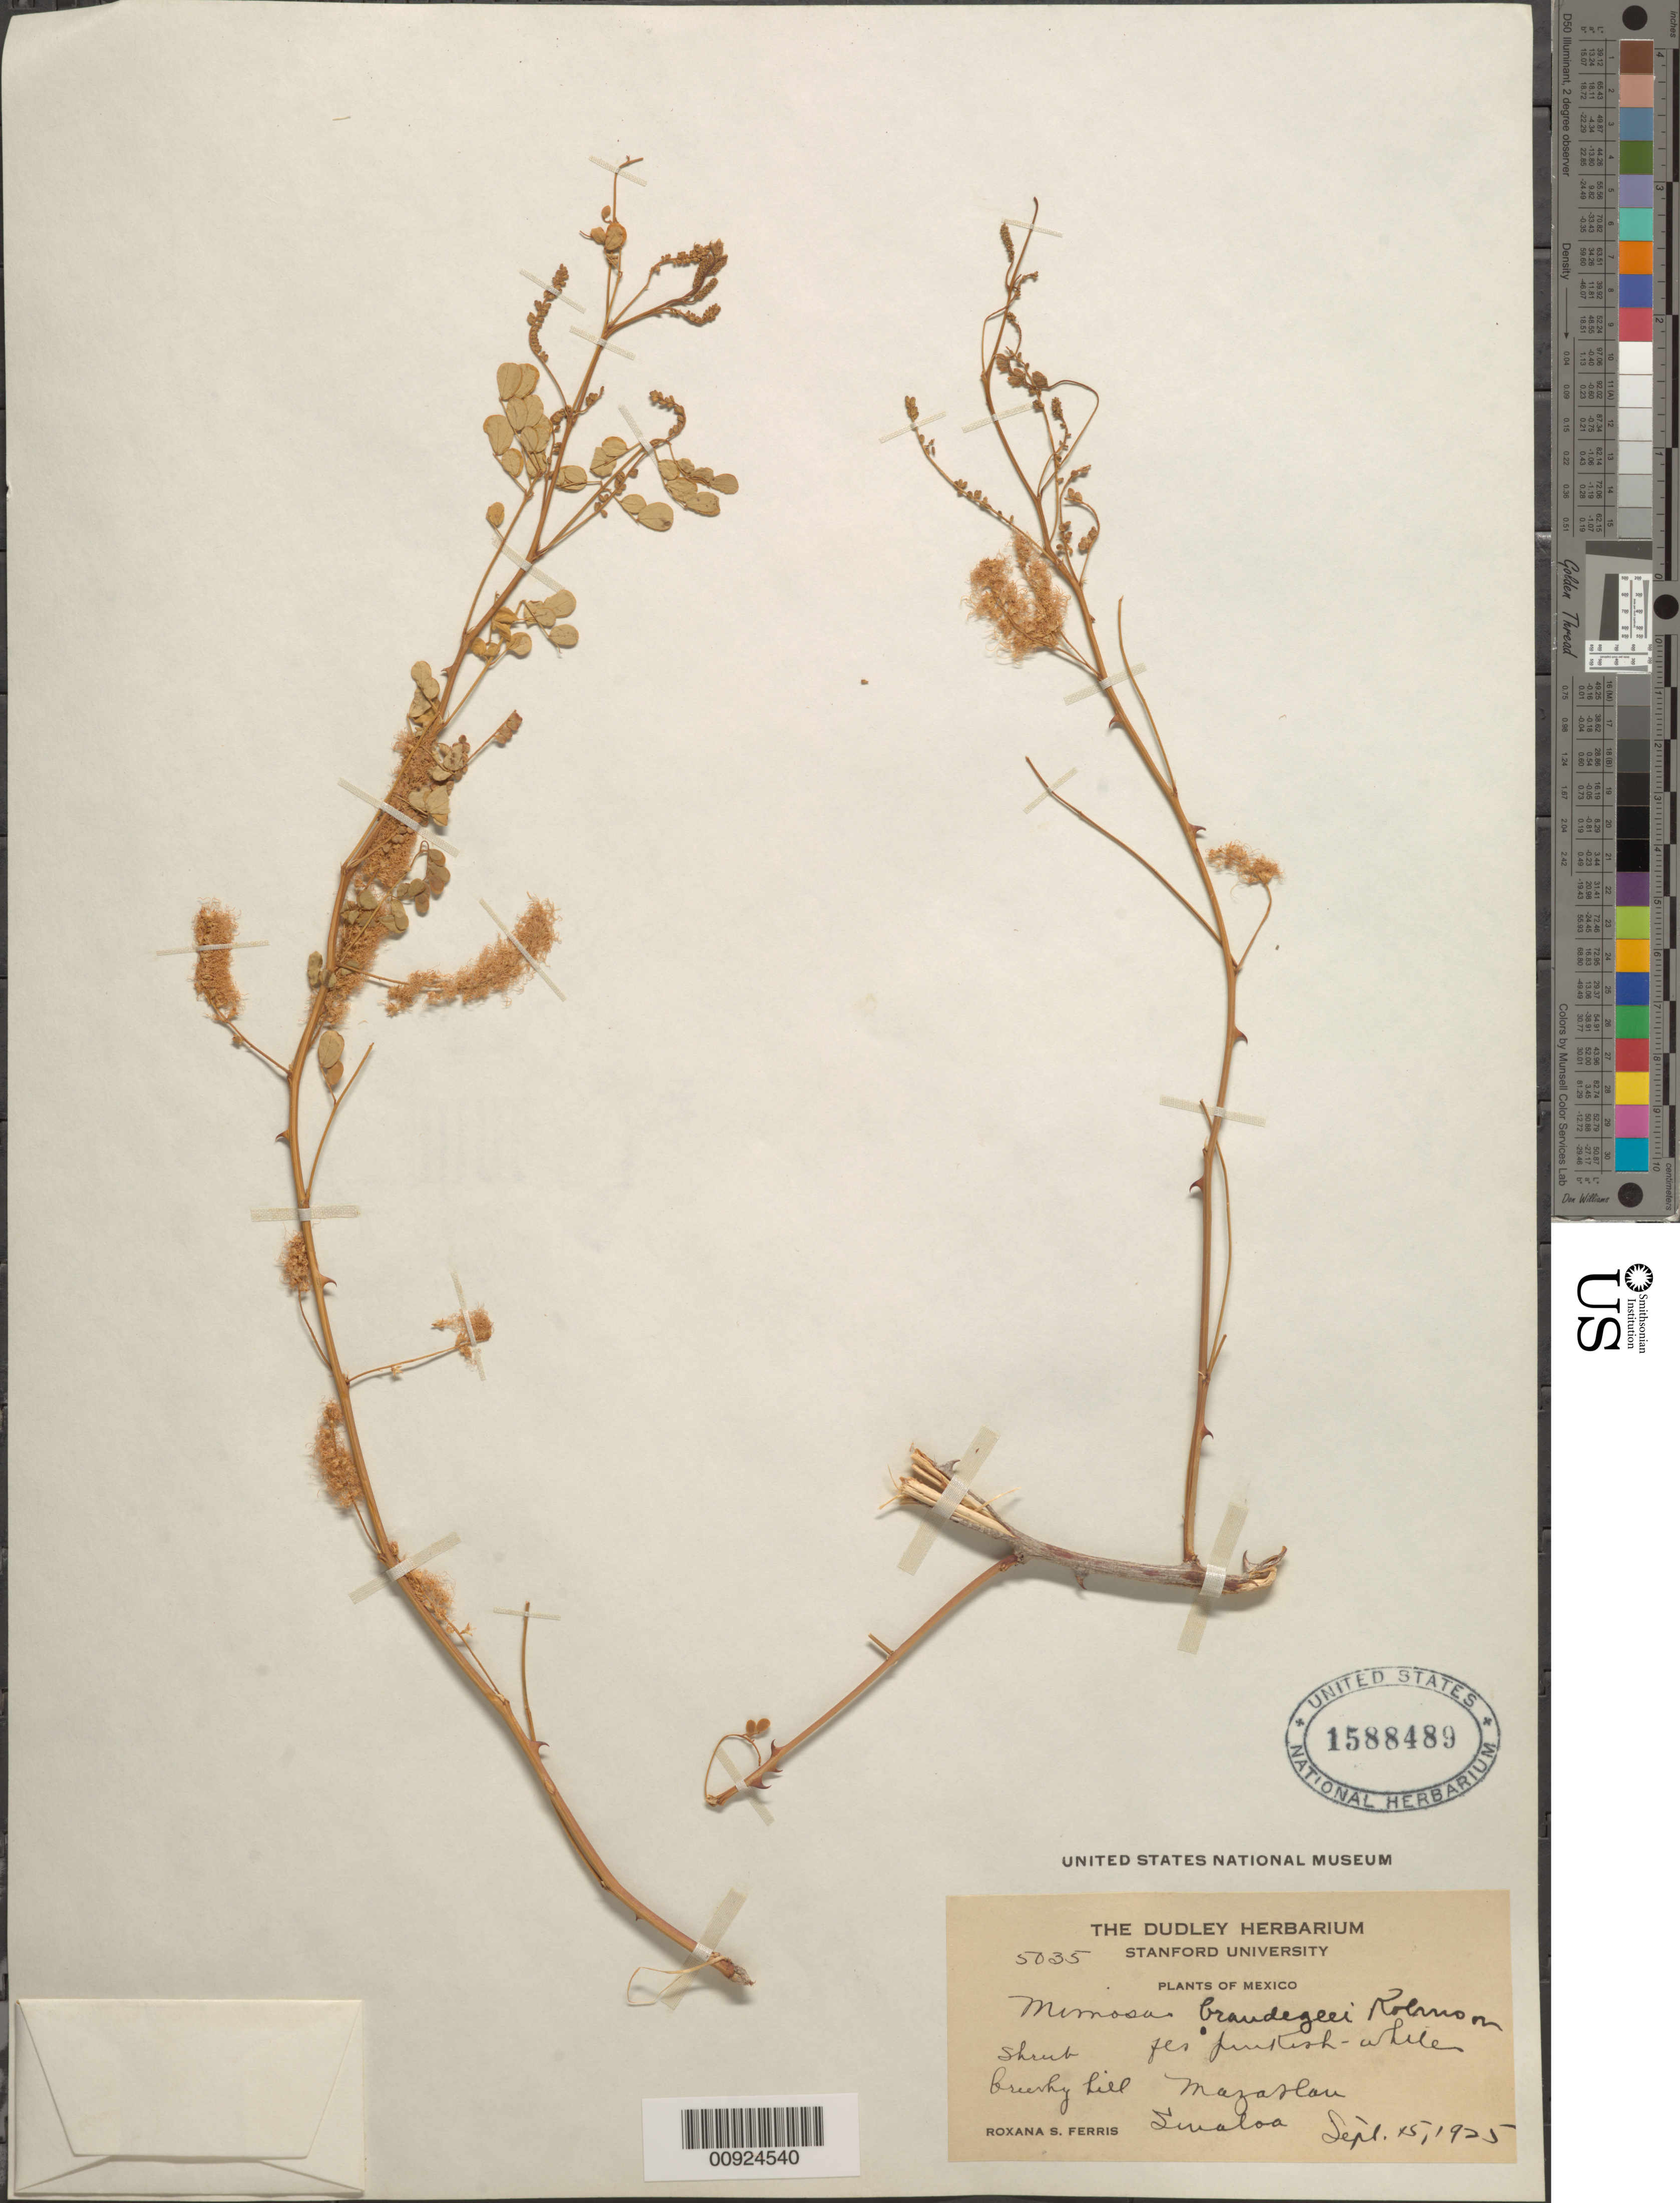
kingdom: Plantae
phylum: Tracheophyta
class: Magnoliopsida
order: Fabales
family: Fabaceae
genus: Mimosa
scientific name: Mimosa brandegei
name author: B.L. Rob.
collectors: R. S. Ferris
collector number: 5035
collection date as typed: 15 Sep 1925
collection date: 1925-09-15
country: Mexico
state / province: Sinaloa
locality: Mazatlán, Sinaloa.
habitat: Brushy hill.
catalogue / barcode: US 1588489